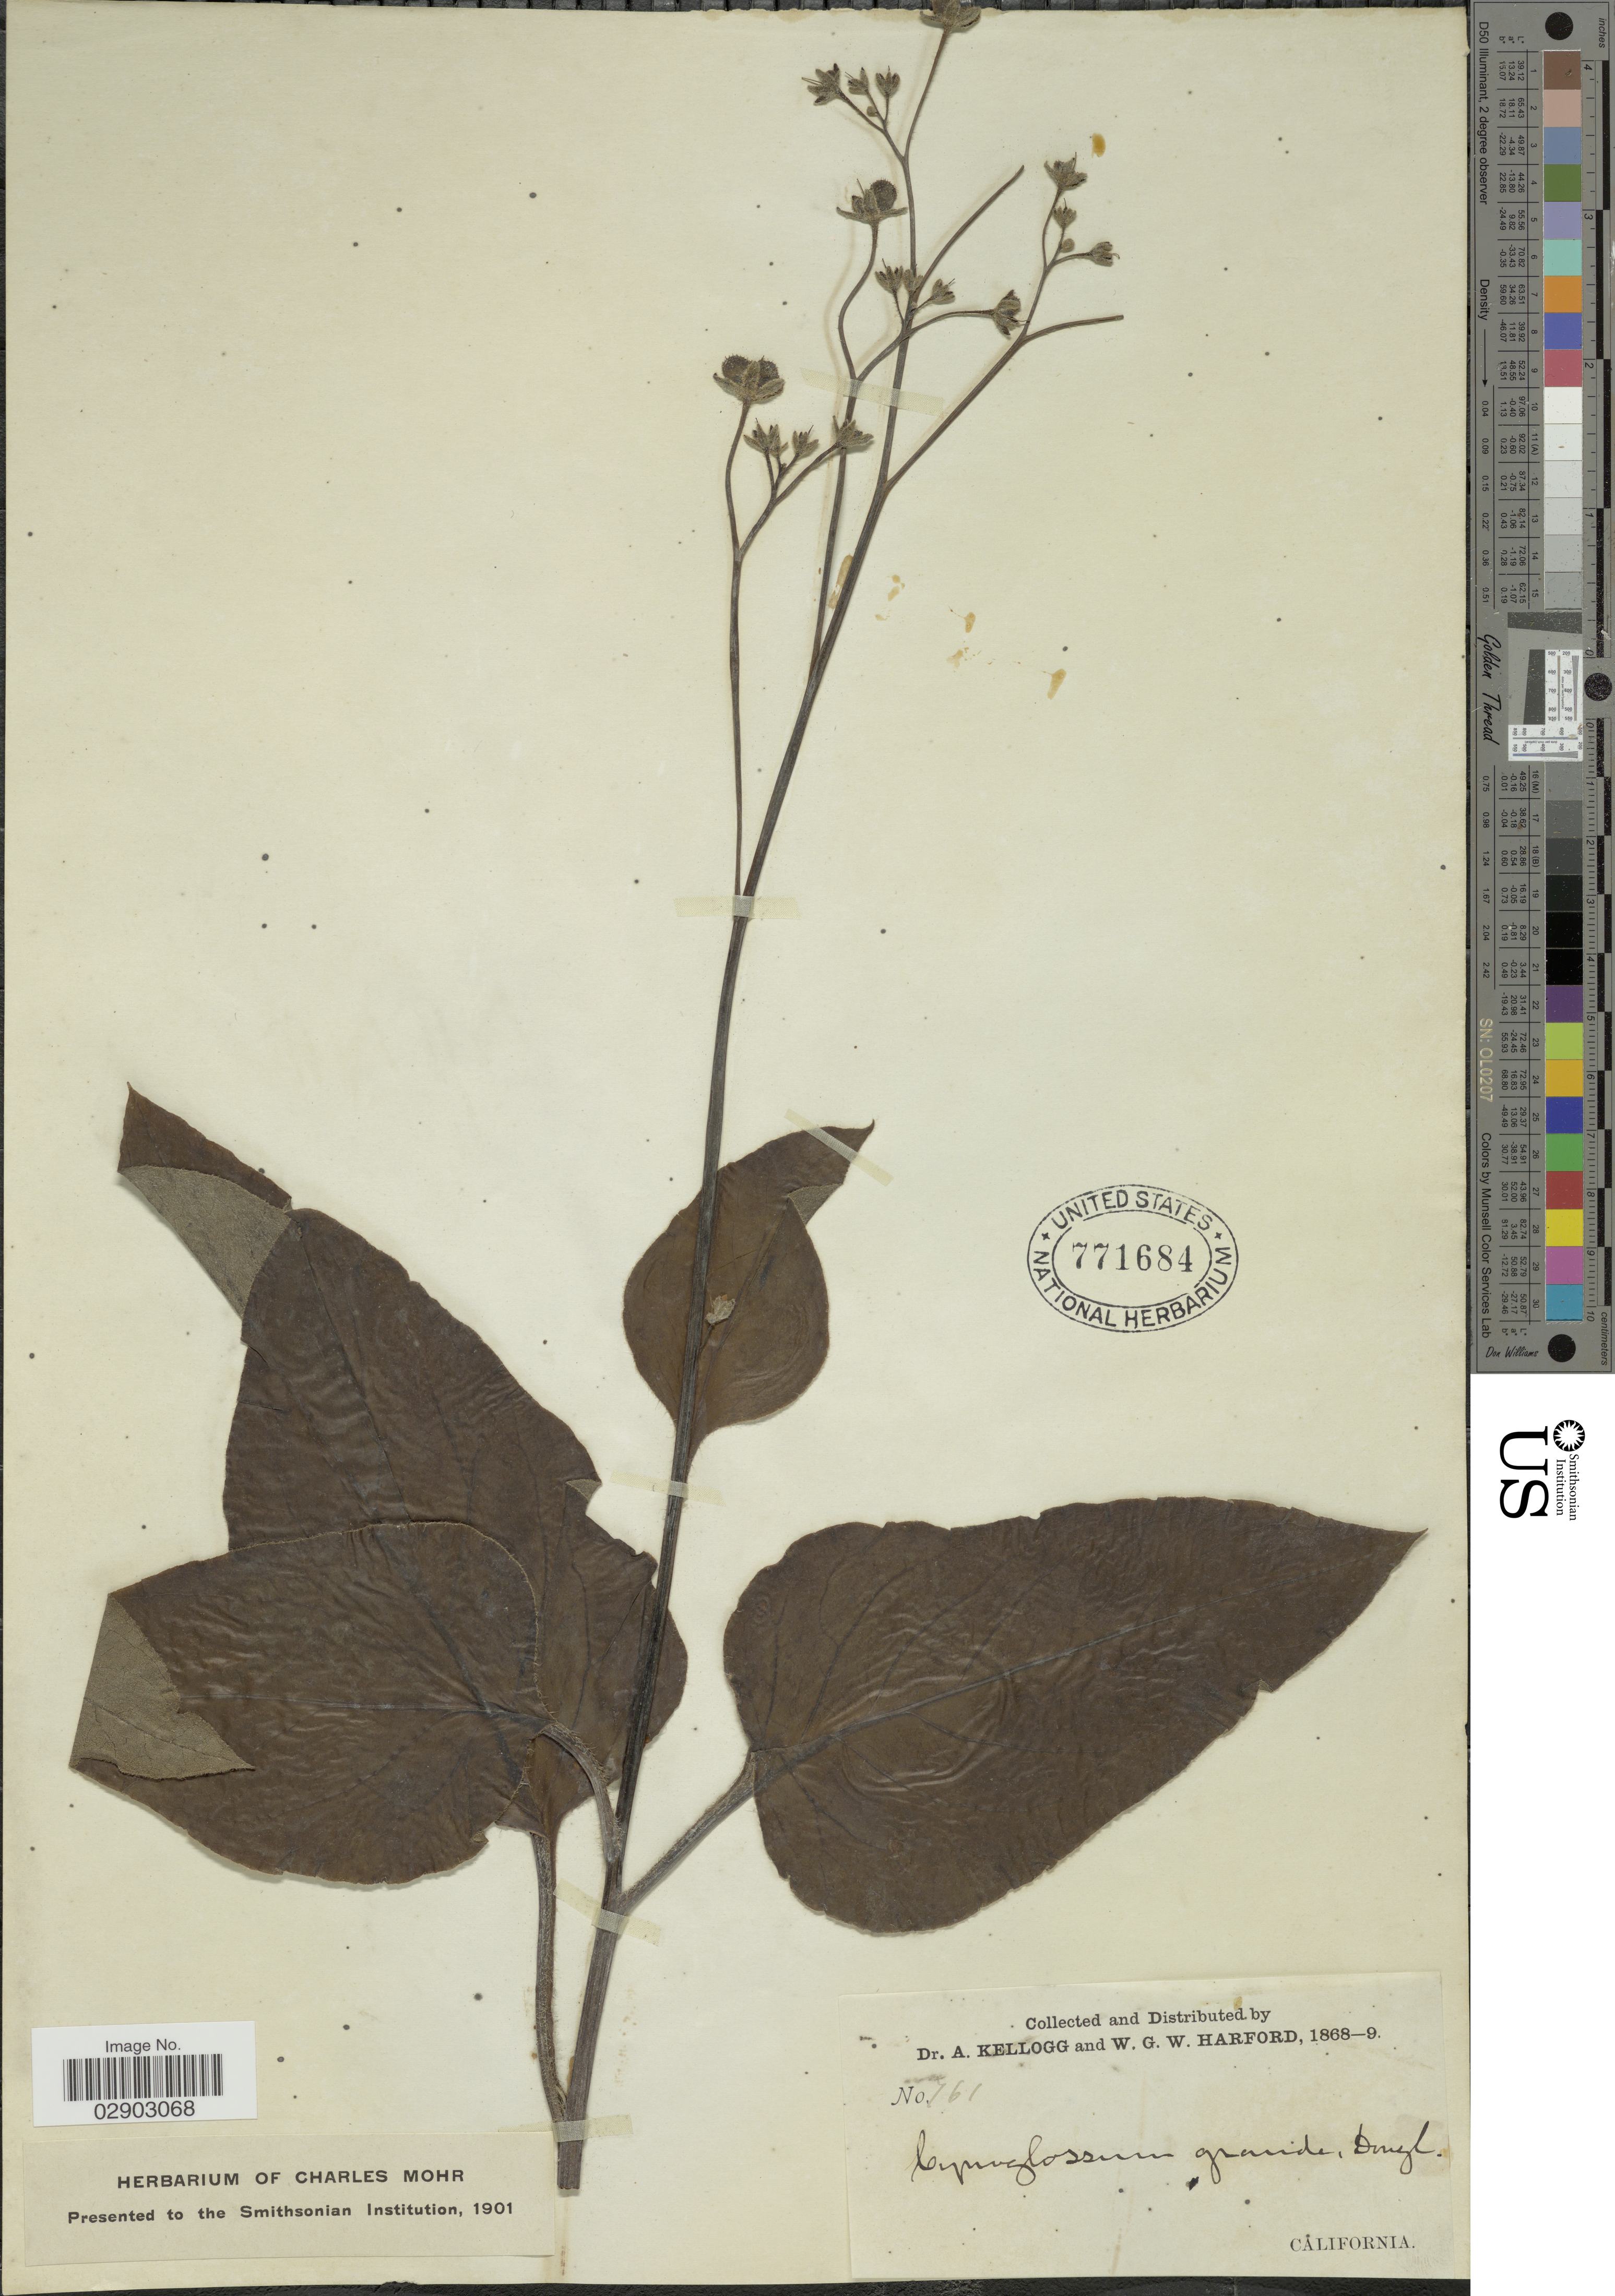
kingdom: Plantae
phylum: Tracheophyta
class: Magnoliopsida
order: Boraginales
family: Boraginaceae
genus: Cynoglossum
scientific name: Cynoglossum grande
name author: Douglas ex Lehm.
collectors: A. Kellogg & W. G. W. Harford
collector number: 161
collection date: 1868/1869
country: United States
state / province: California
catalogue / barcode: US 771684